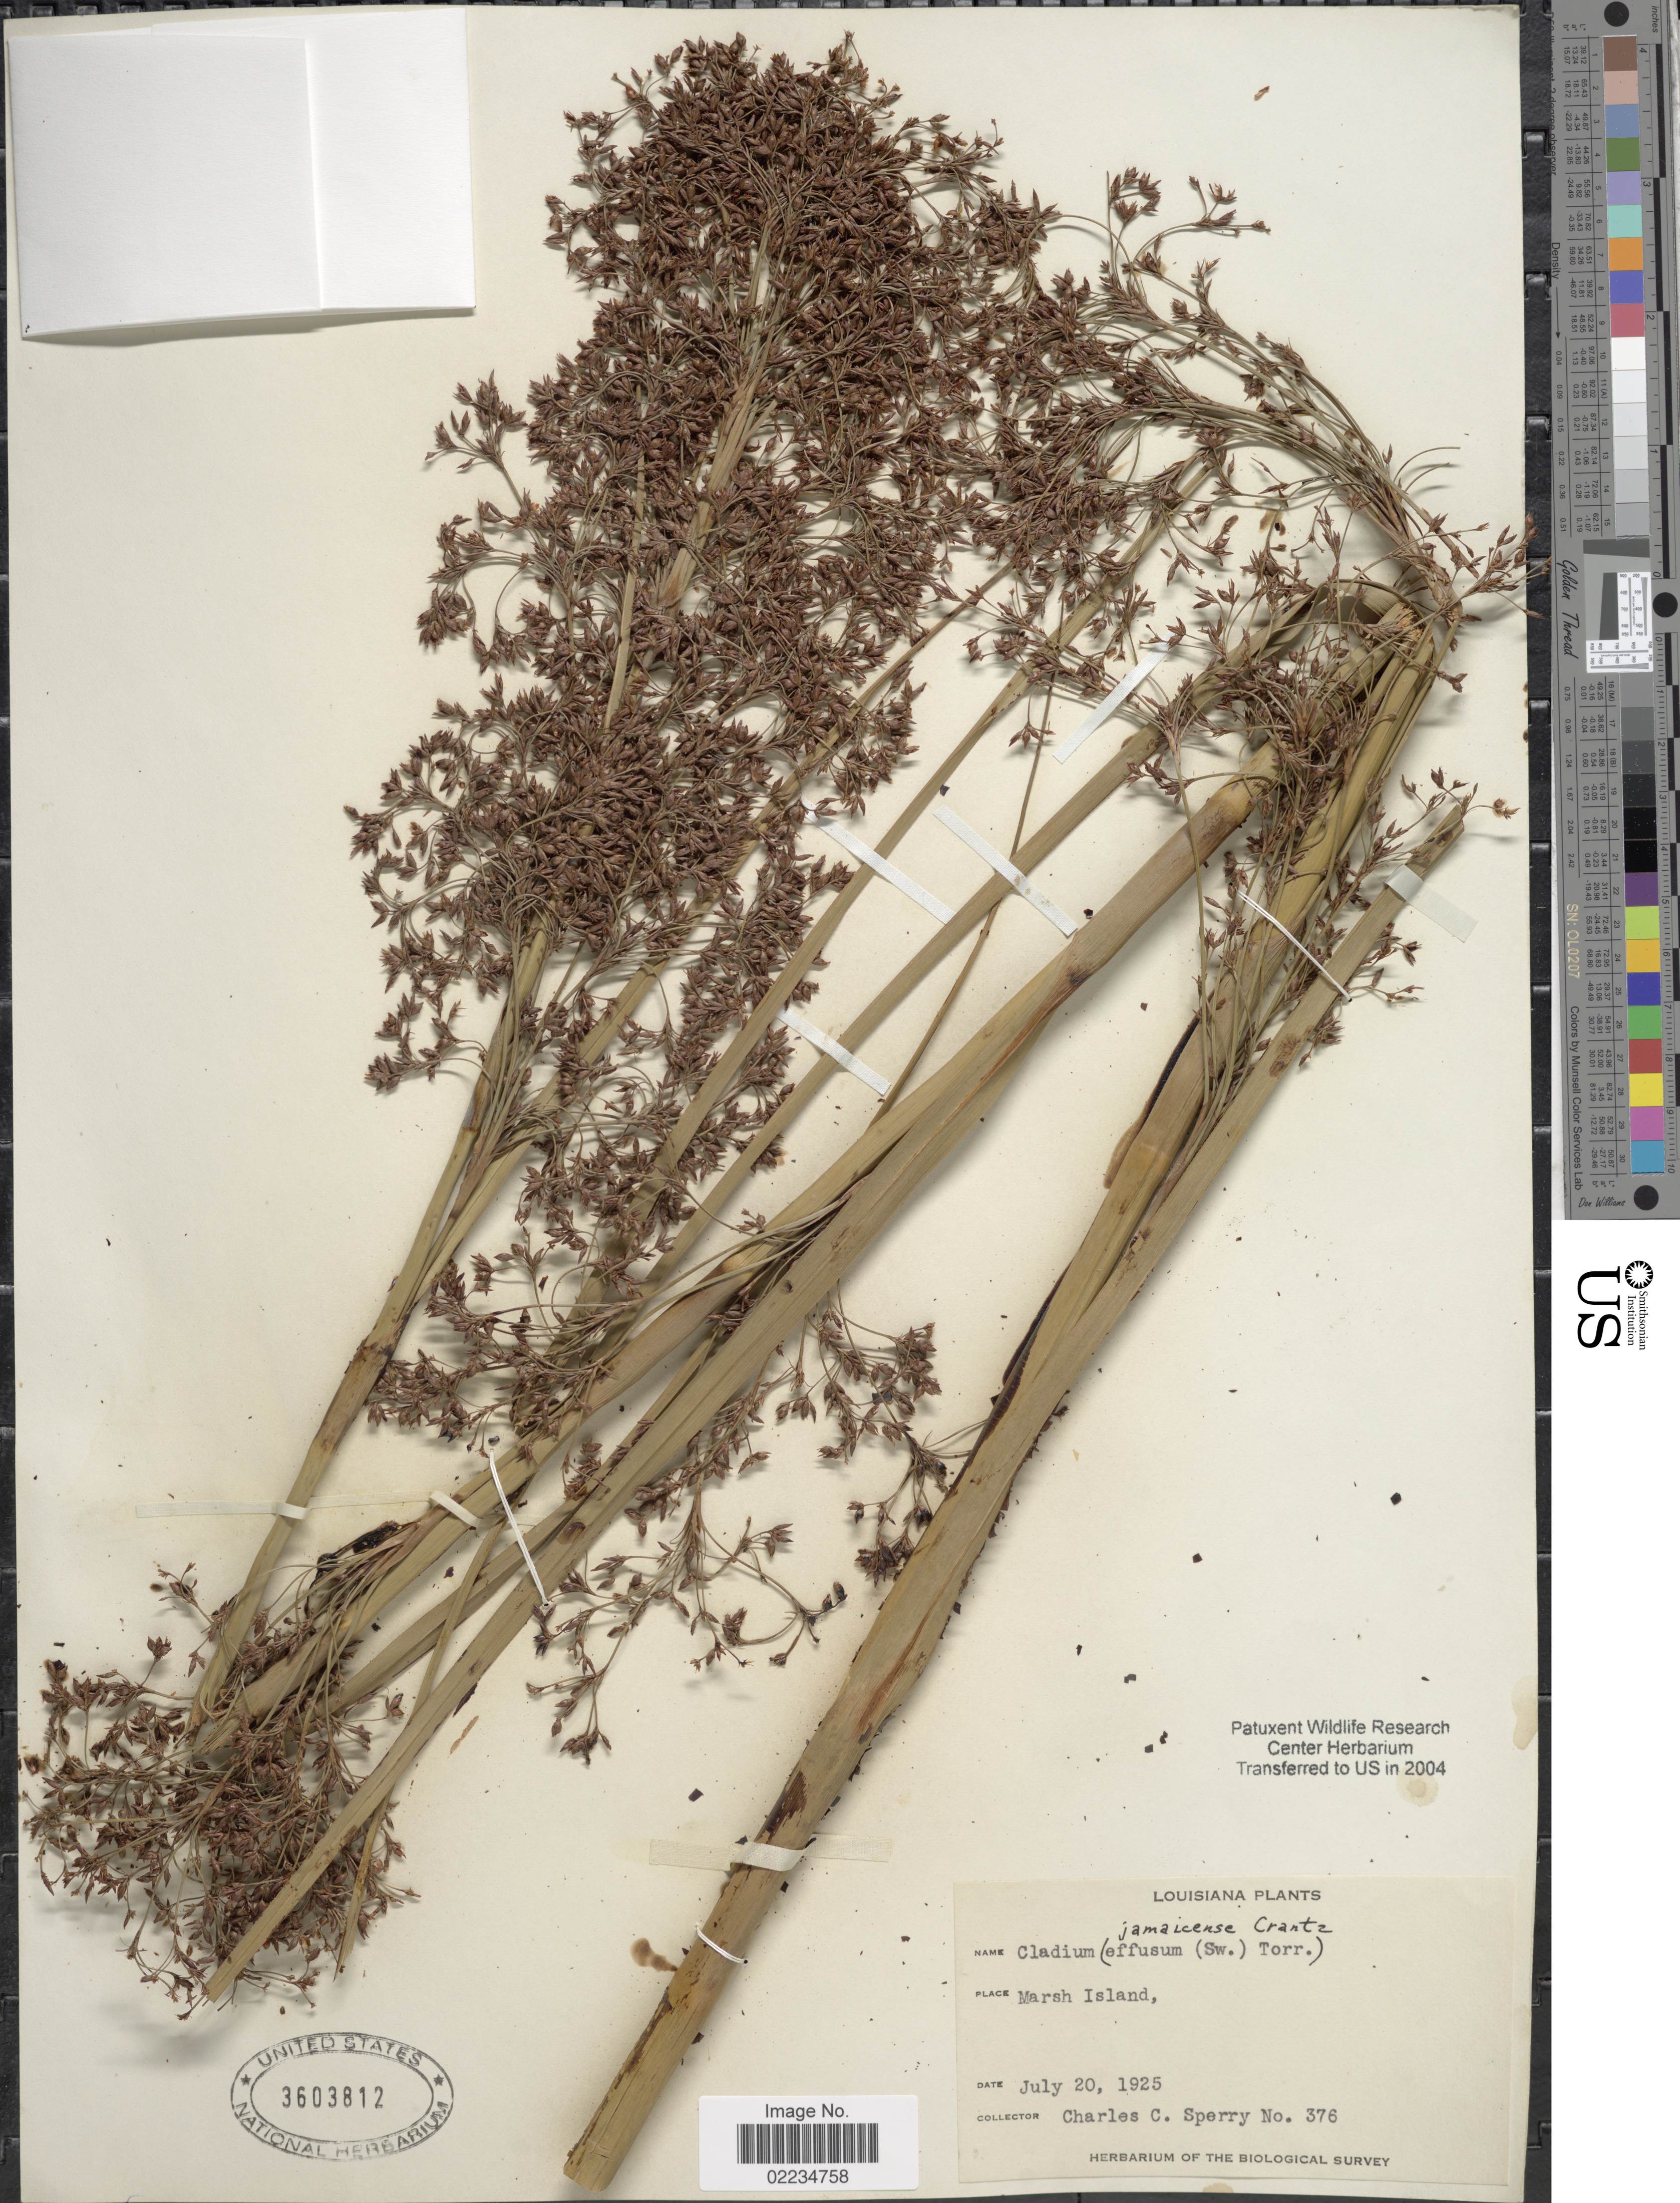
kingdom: Plantae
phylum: Tracheophyta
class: Liliopsida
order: Poales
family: Cyperaceae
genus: Cladium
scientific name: Cladium jamaicense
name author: Crantz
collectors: C. C. Sperry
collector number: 376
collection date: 1925-07-20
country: United States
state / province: Louisiana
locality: Marsh Island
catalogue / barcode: US 3603812